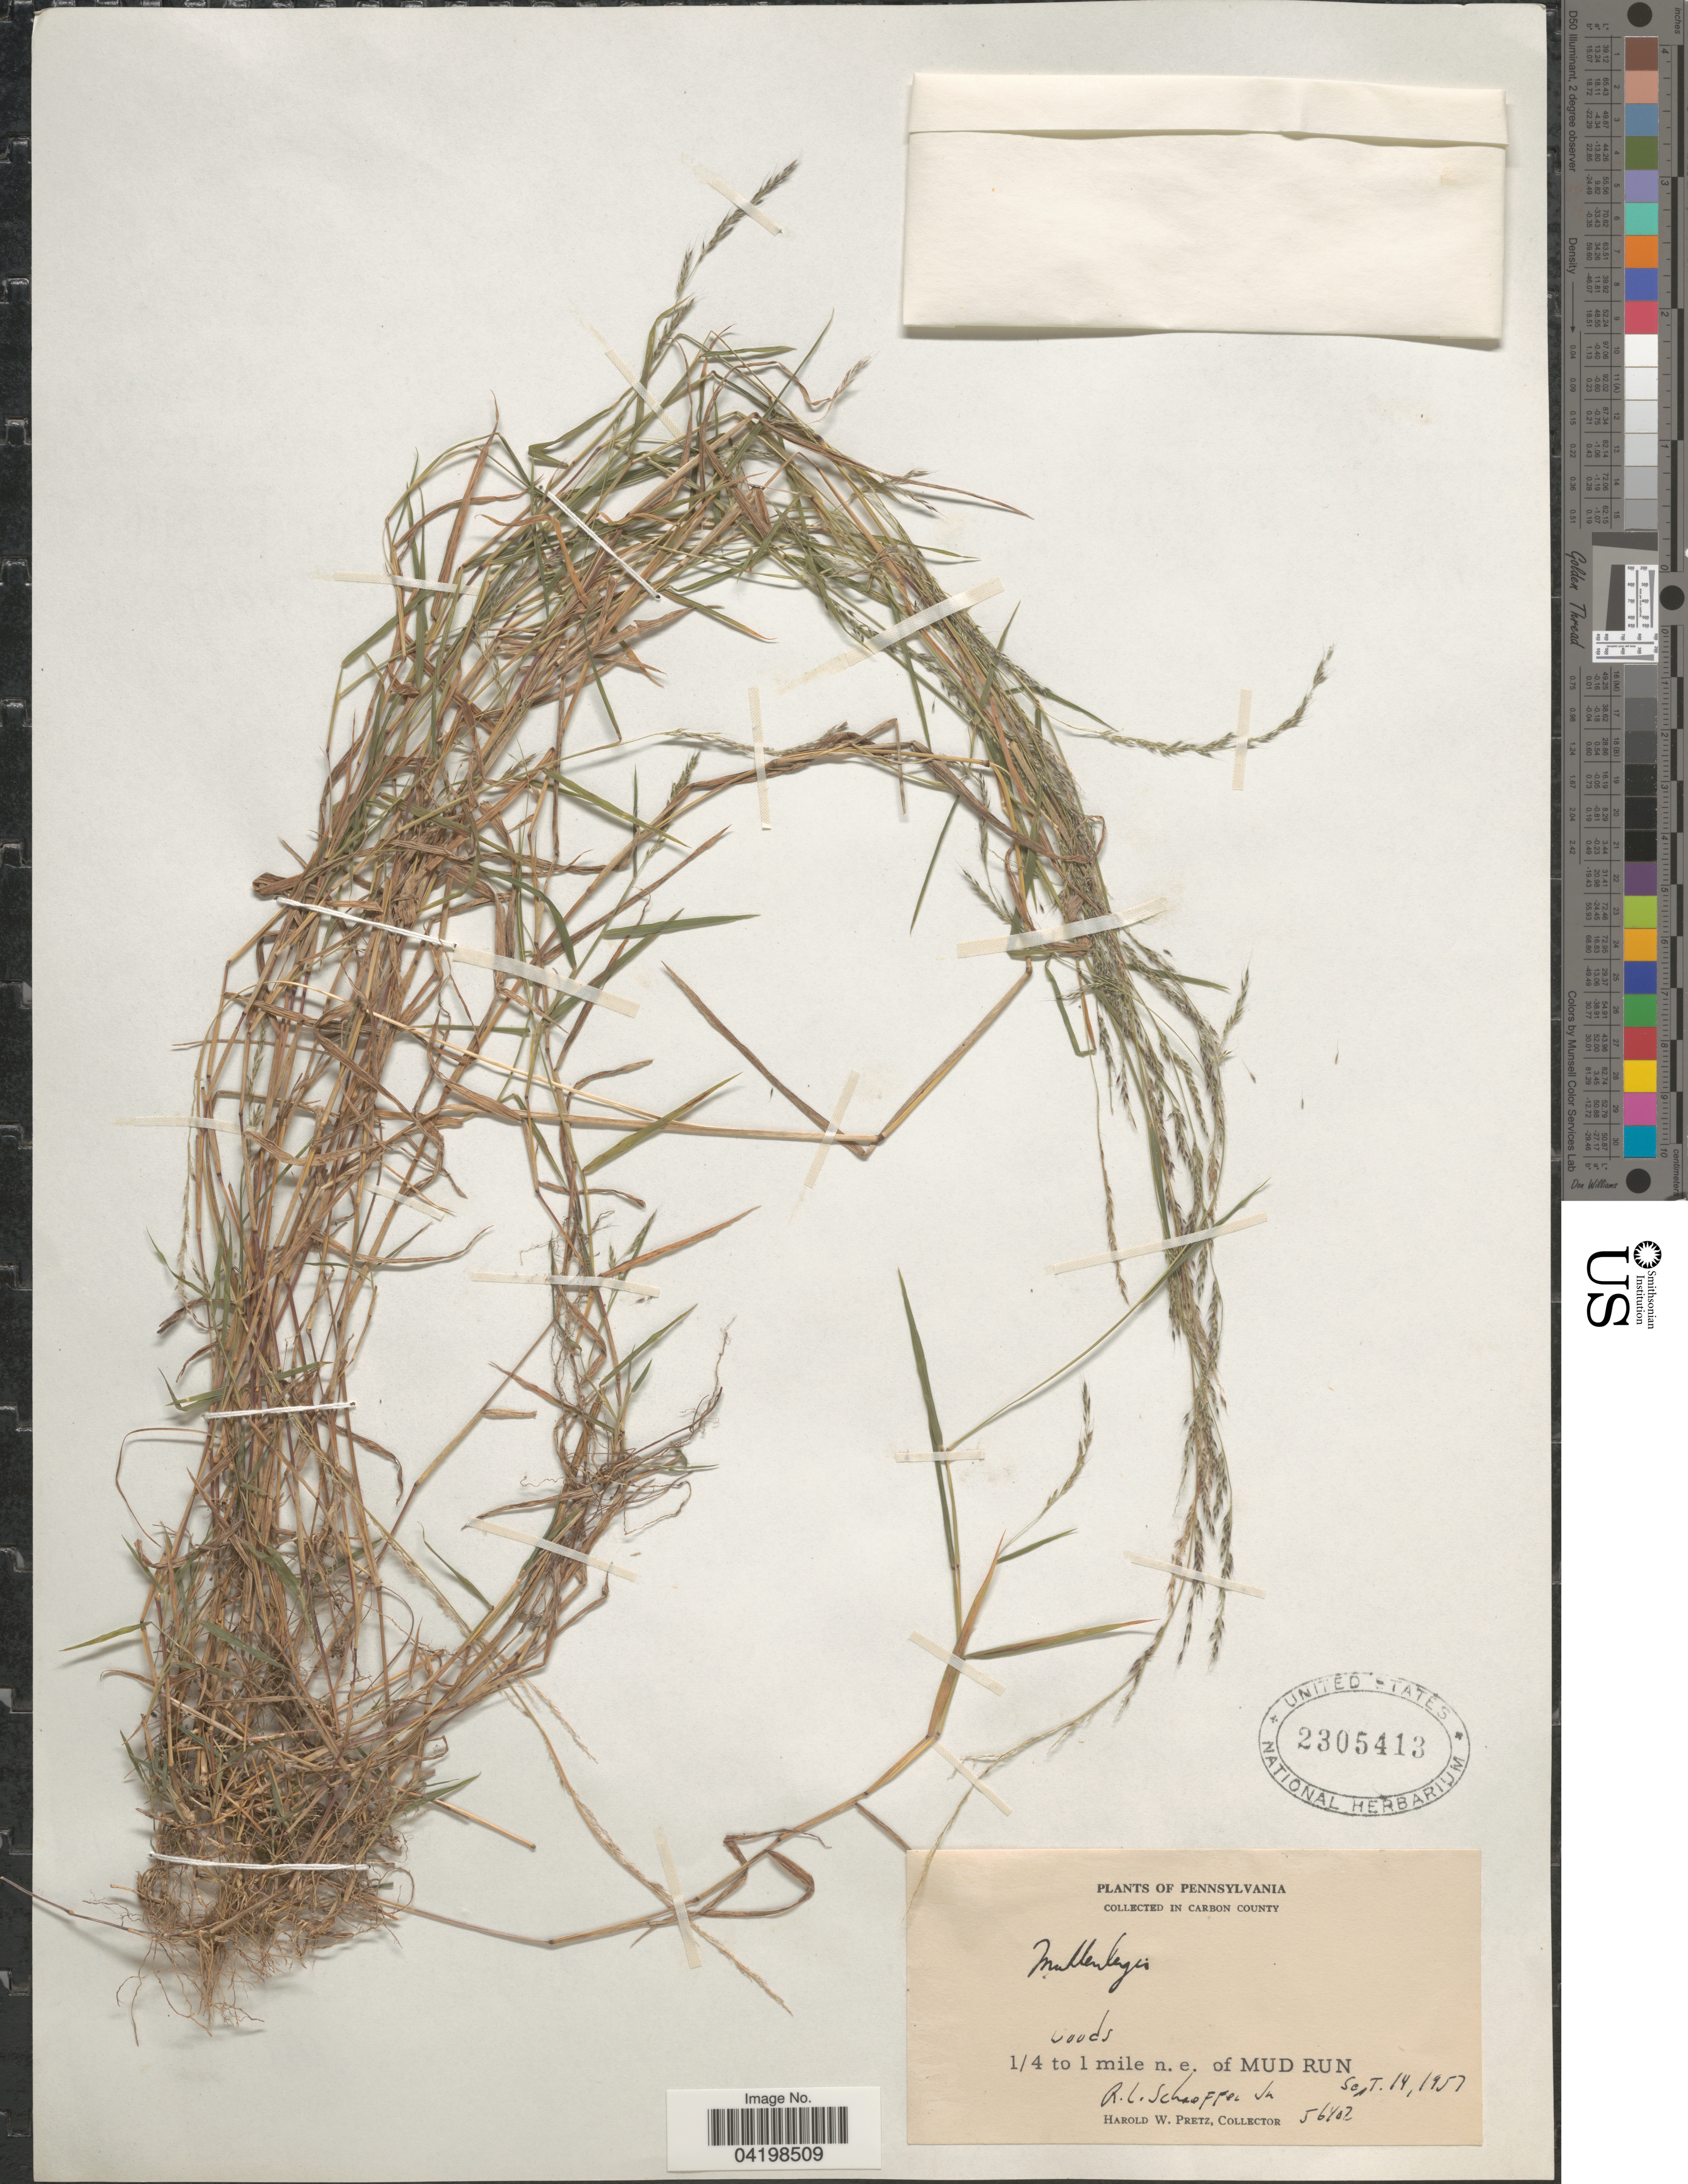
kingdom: Plantae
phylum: Tracheophyta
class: Liliopsida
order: Poales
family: Poaceae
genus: Muhlenbergia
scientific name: Muhlenbergia sp.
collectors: R. L. Schaeffer Jr. & H. W. Pretz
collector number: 56402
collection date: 1957-09-14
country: United States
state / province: Pennsylvania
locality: Carbon County. 1/4 to 1 mile n.e. of Mud Run.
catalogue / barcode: US 2305413